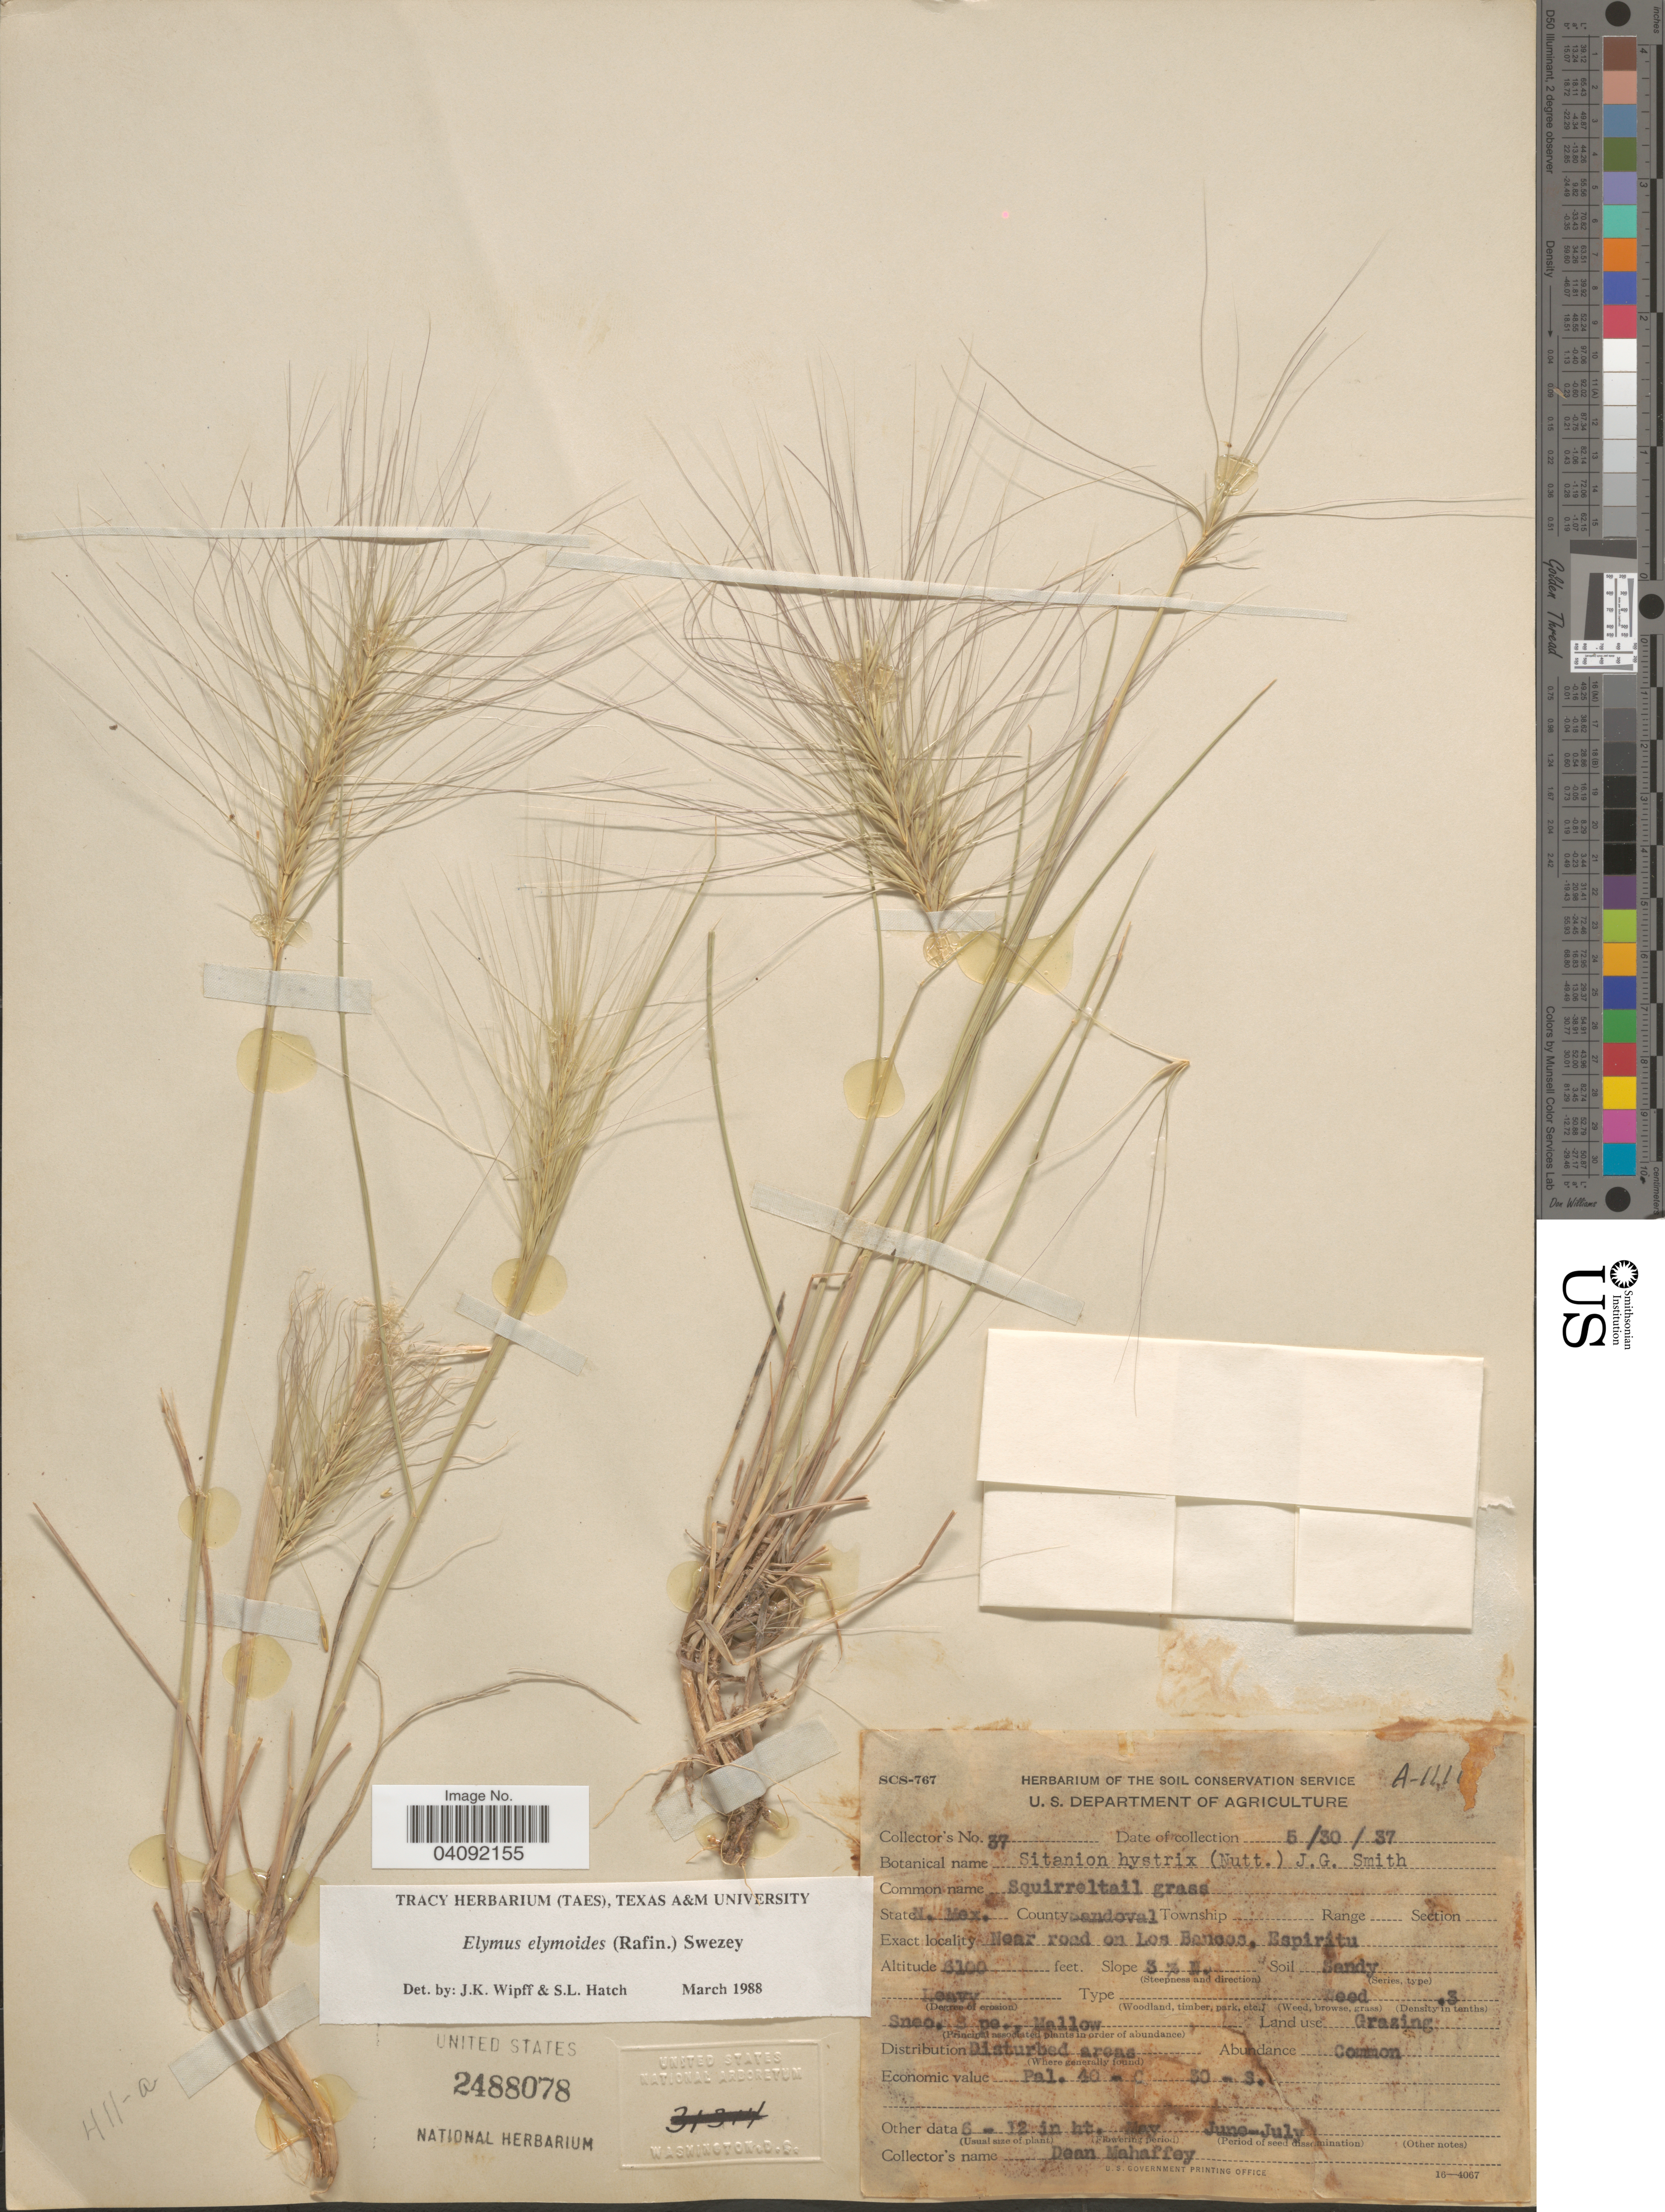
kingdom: Plantae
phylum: Tracheophyta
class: Liliopsida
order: Poales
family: Poaceae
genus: Elymus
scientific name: Elymus elymoides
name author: (Raf.) Swezey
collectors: D. Mahaffey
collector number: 37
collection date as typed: Transcribed d/m/y: 30/5/37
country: United States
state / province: New Mexico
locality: County Sandoval. Near road on Los Bancos, Espiritu. Slope 3 % N.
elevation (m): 1859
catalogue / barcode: US 2488078